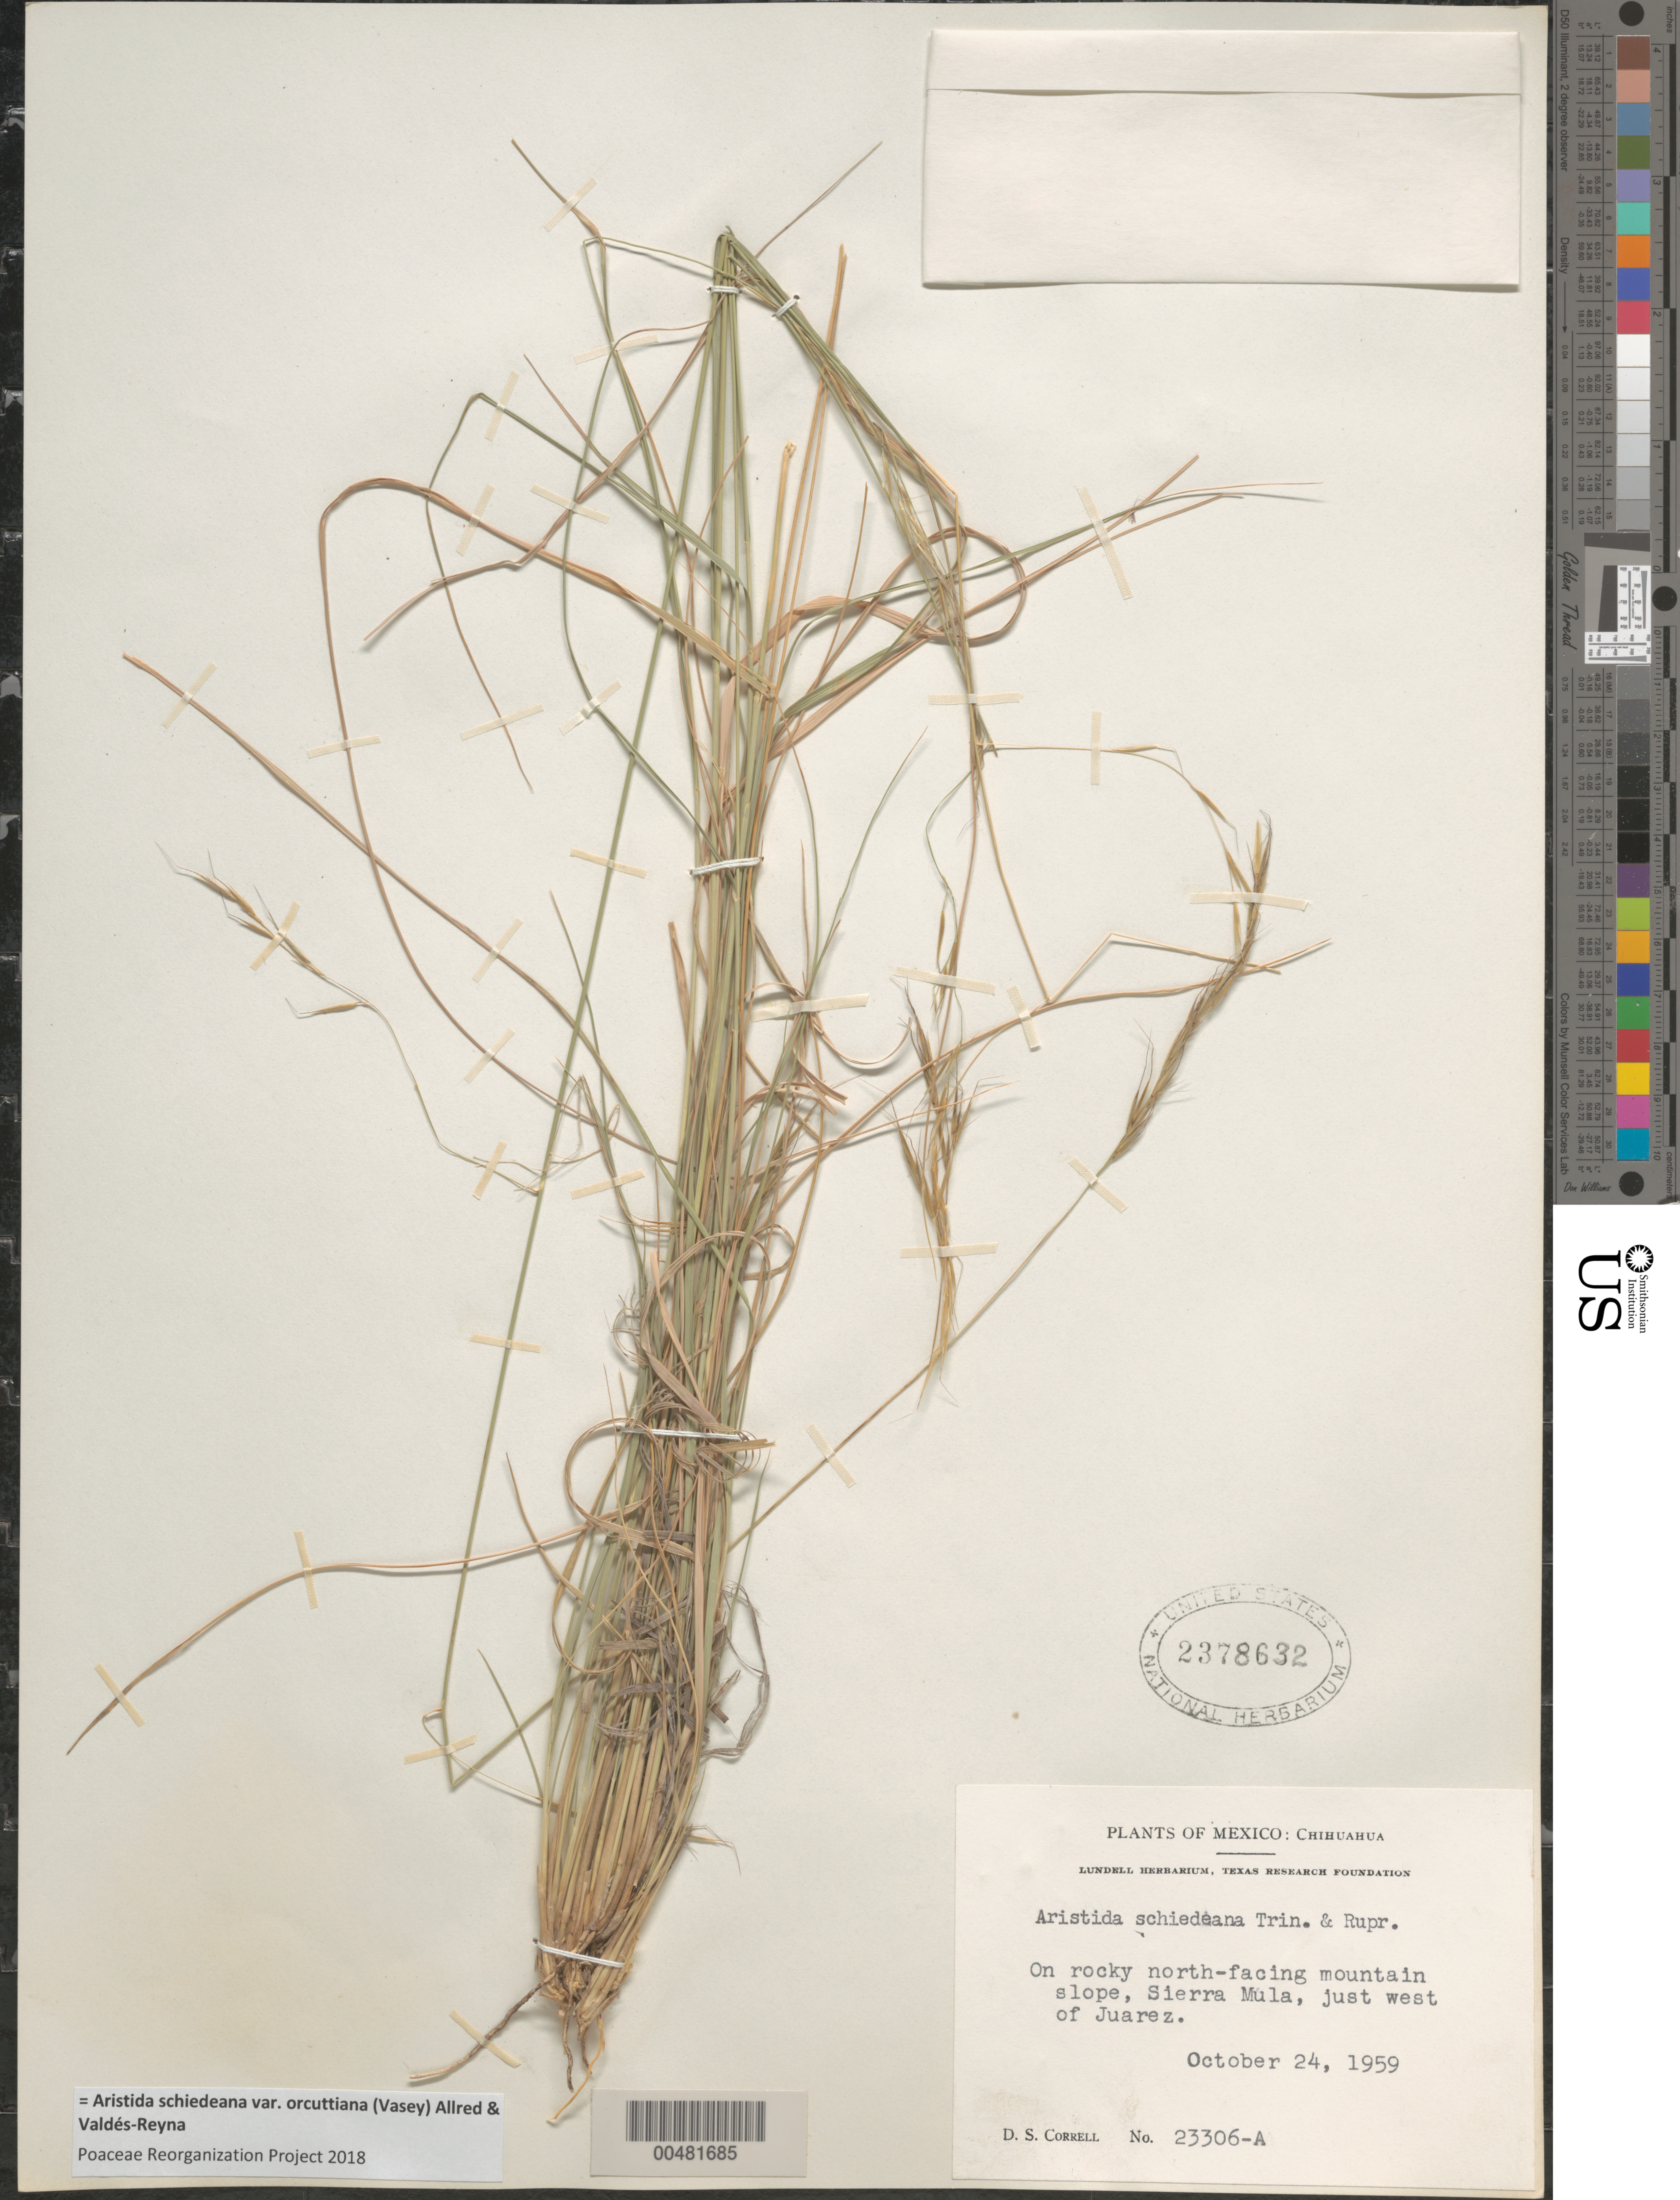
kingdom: Plantae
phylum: Tracheophyta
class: Liliopsida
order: Poales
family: Poaceae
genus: Aristida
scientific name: Aristida schiedeana var. orcuttiana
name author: (Vasey) Allred & Valdés-Reyna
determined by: Poaceae Reorganization Project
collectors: D. S. Correll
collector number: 23306-A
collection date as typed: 24 Oct 1959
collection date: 1959-10-24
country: Mexico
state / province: Chihuahua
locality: Sierra Mula, just W of Juarez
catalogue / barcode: US 2378632